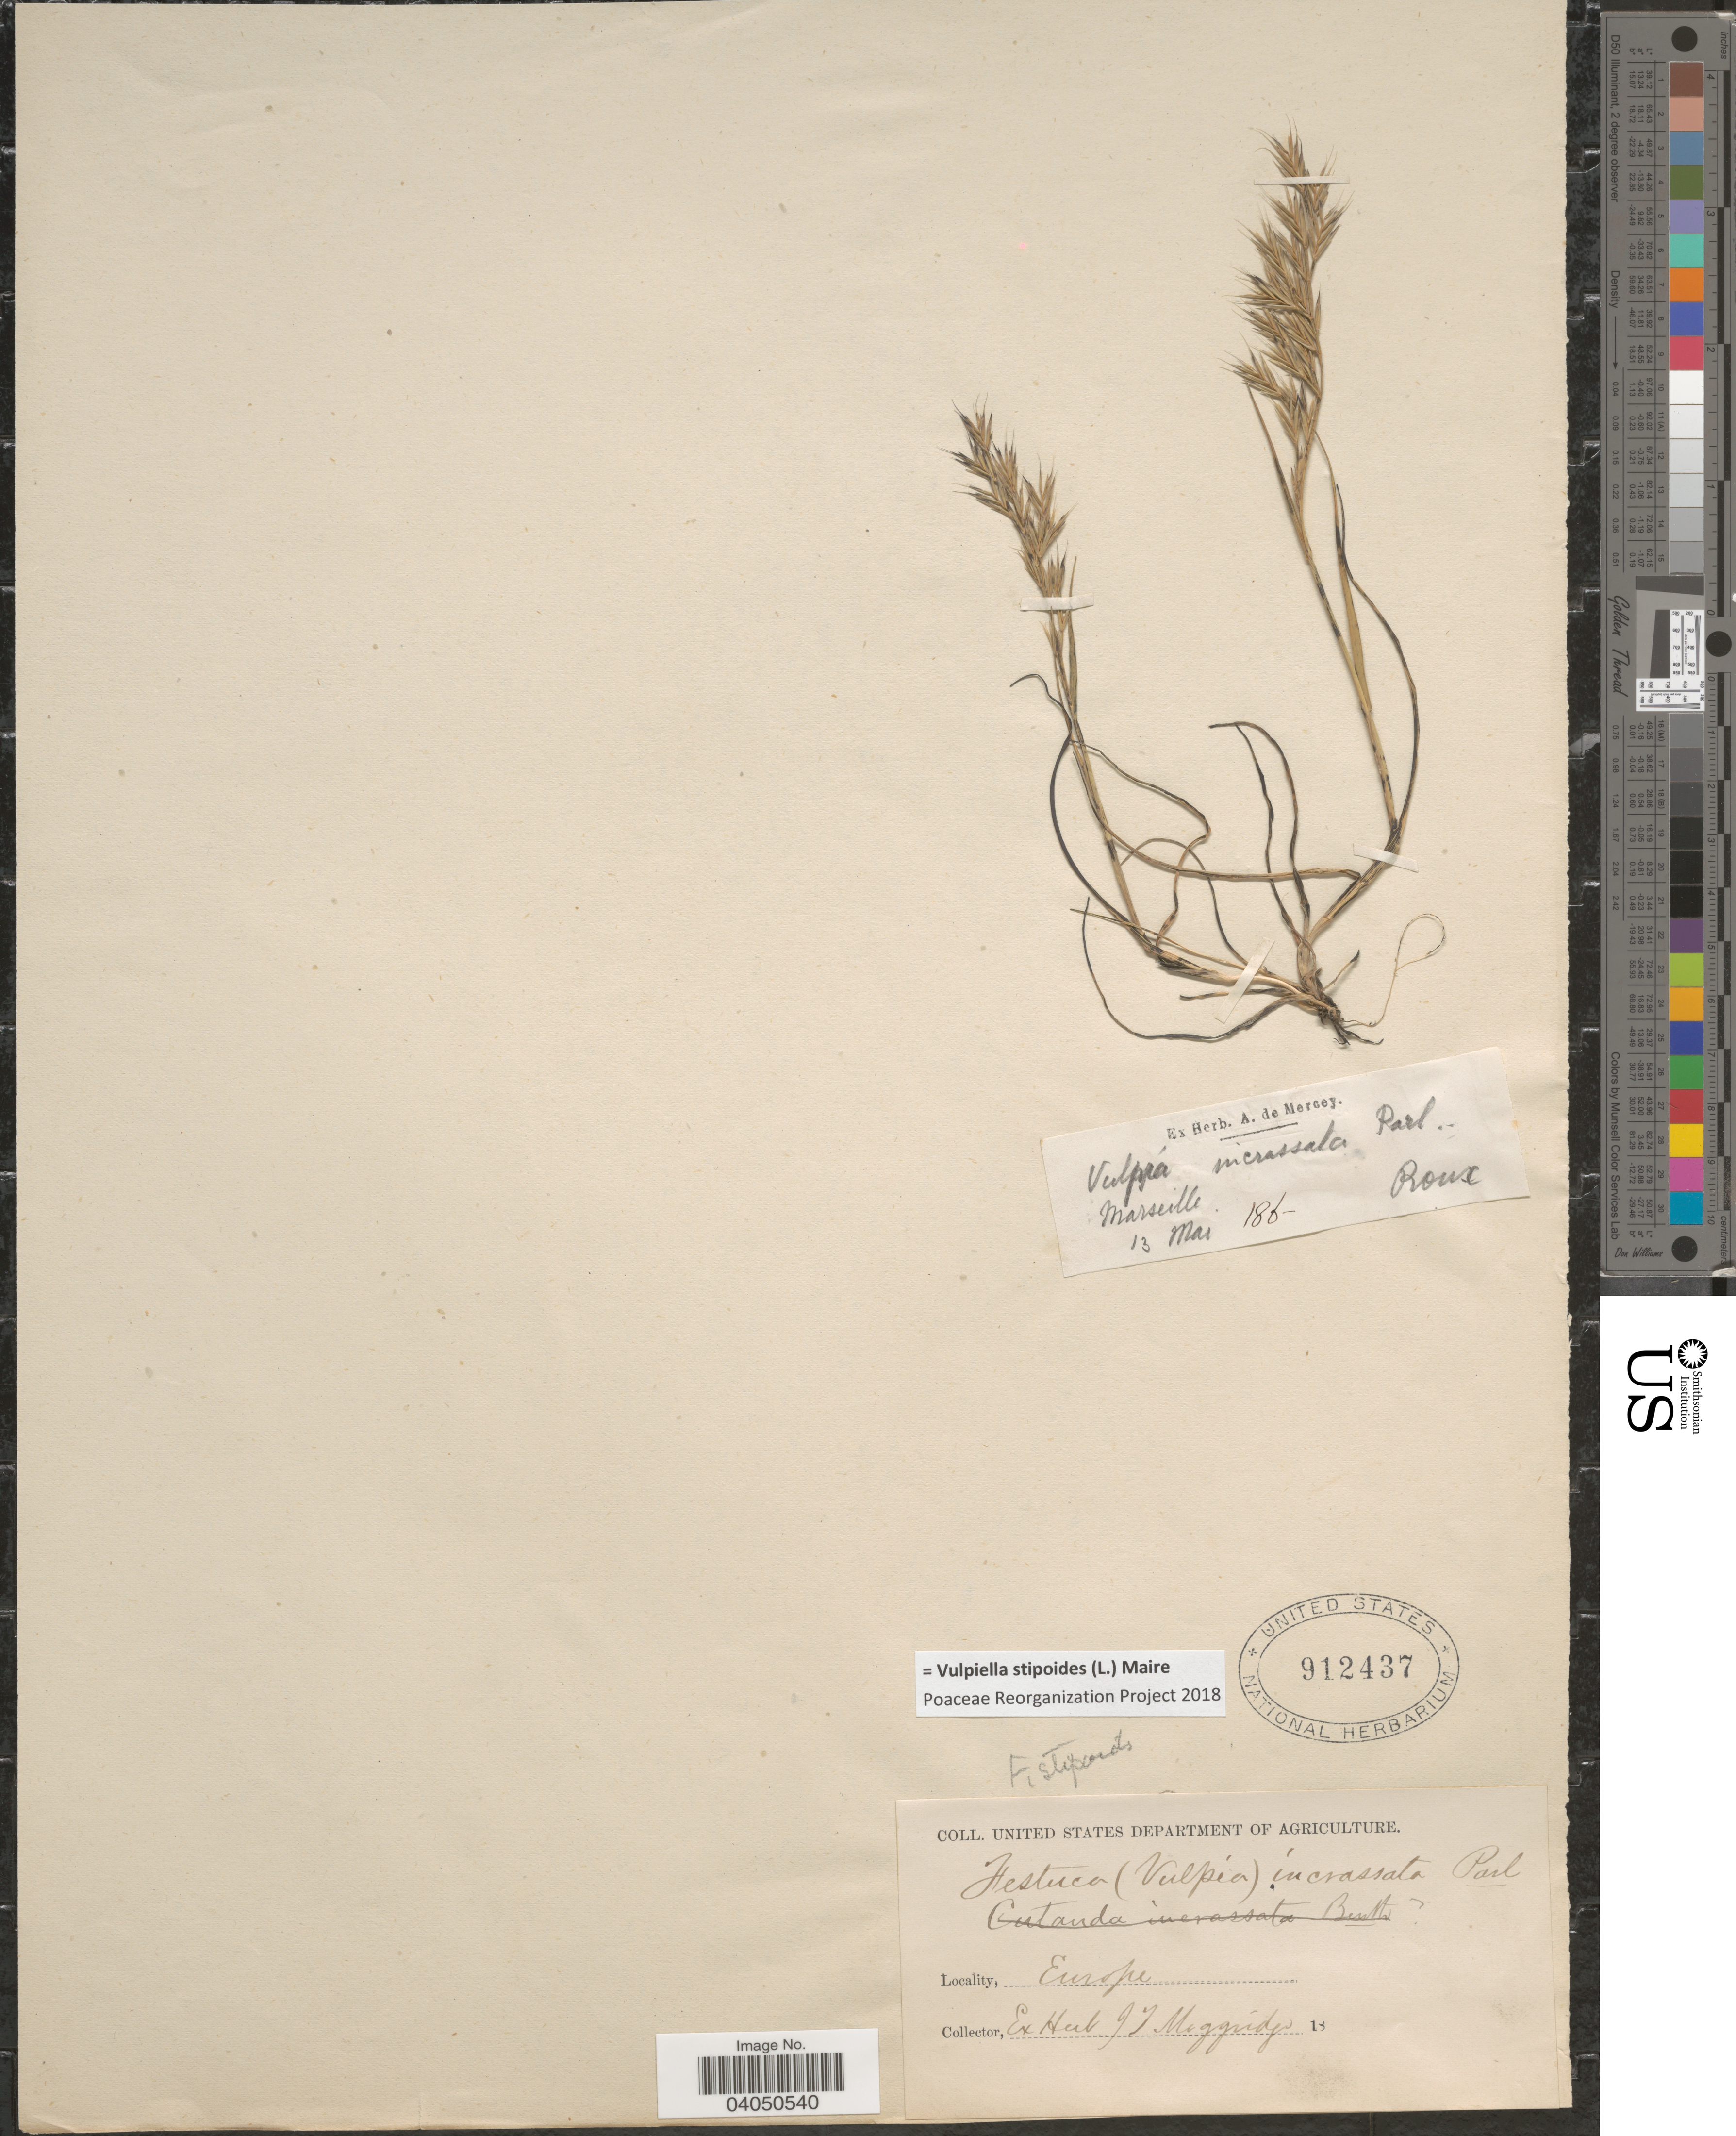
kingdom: Plantae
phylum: Tracheophyta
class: Liliopsida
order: Poales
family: Poaceae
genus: Vulpiella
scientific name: Vulpiella stipoides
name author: (L.) Maire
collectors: Roux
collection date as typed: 13 Mai 186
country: France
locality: Marseille. Europe.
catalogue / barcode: US 912437